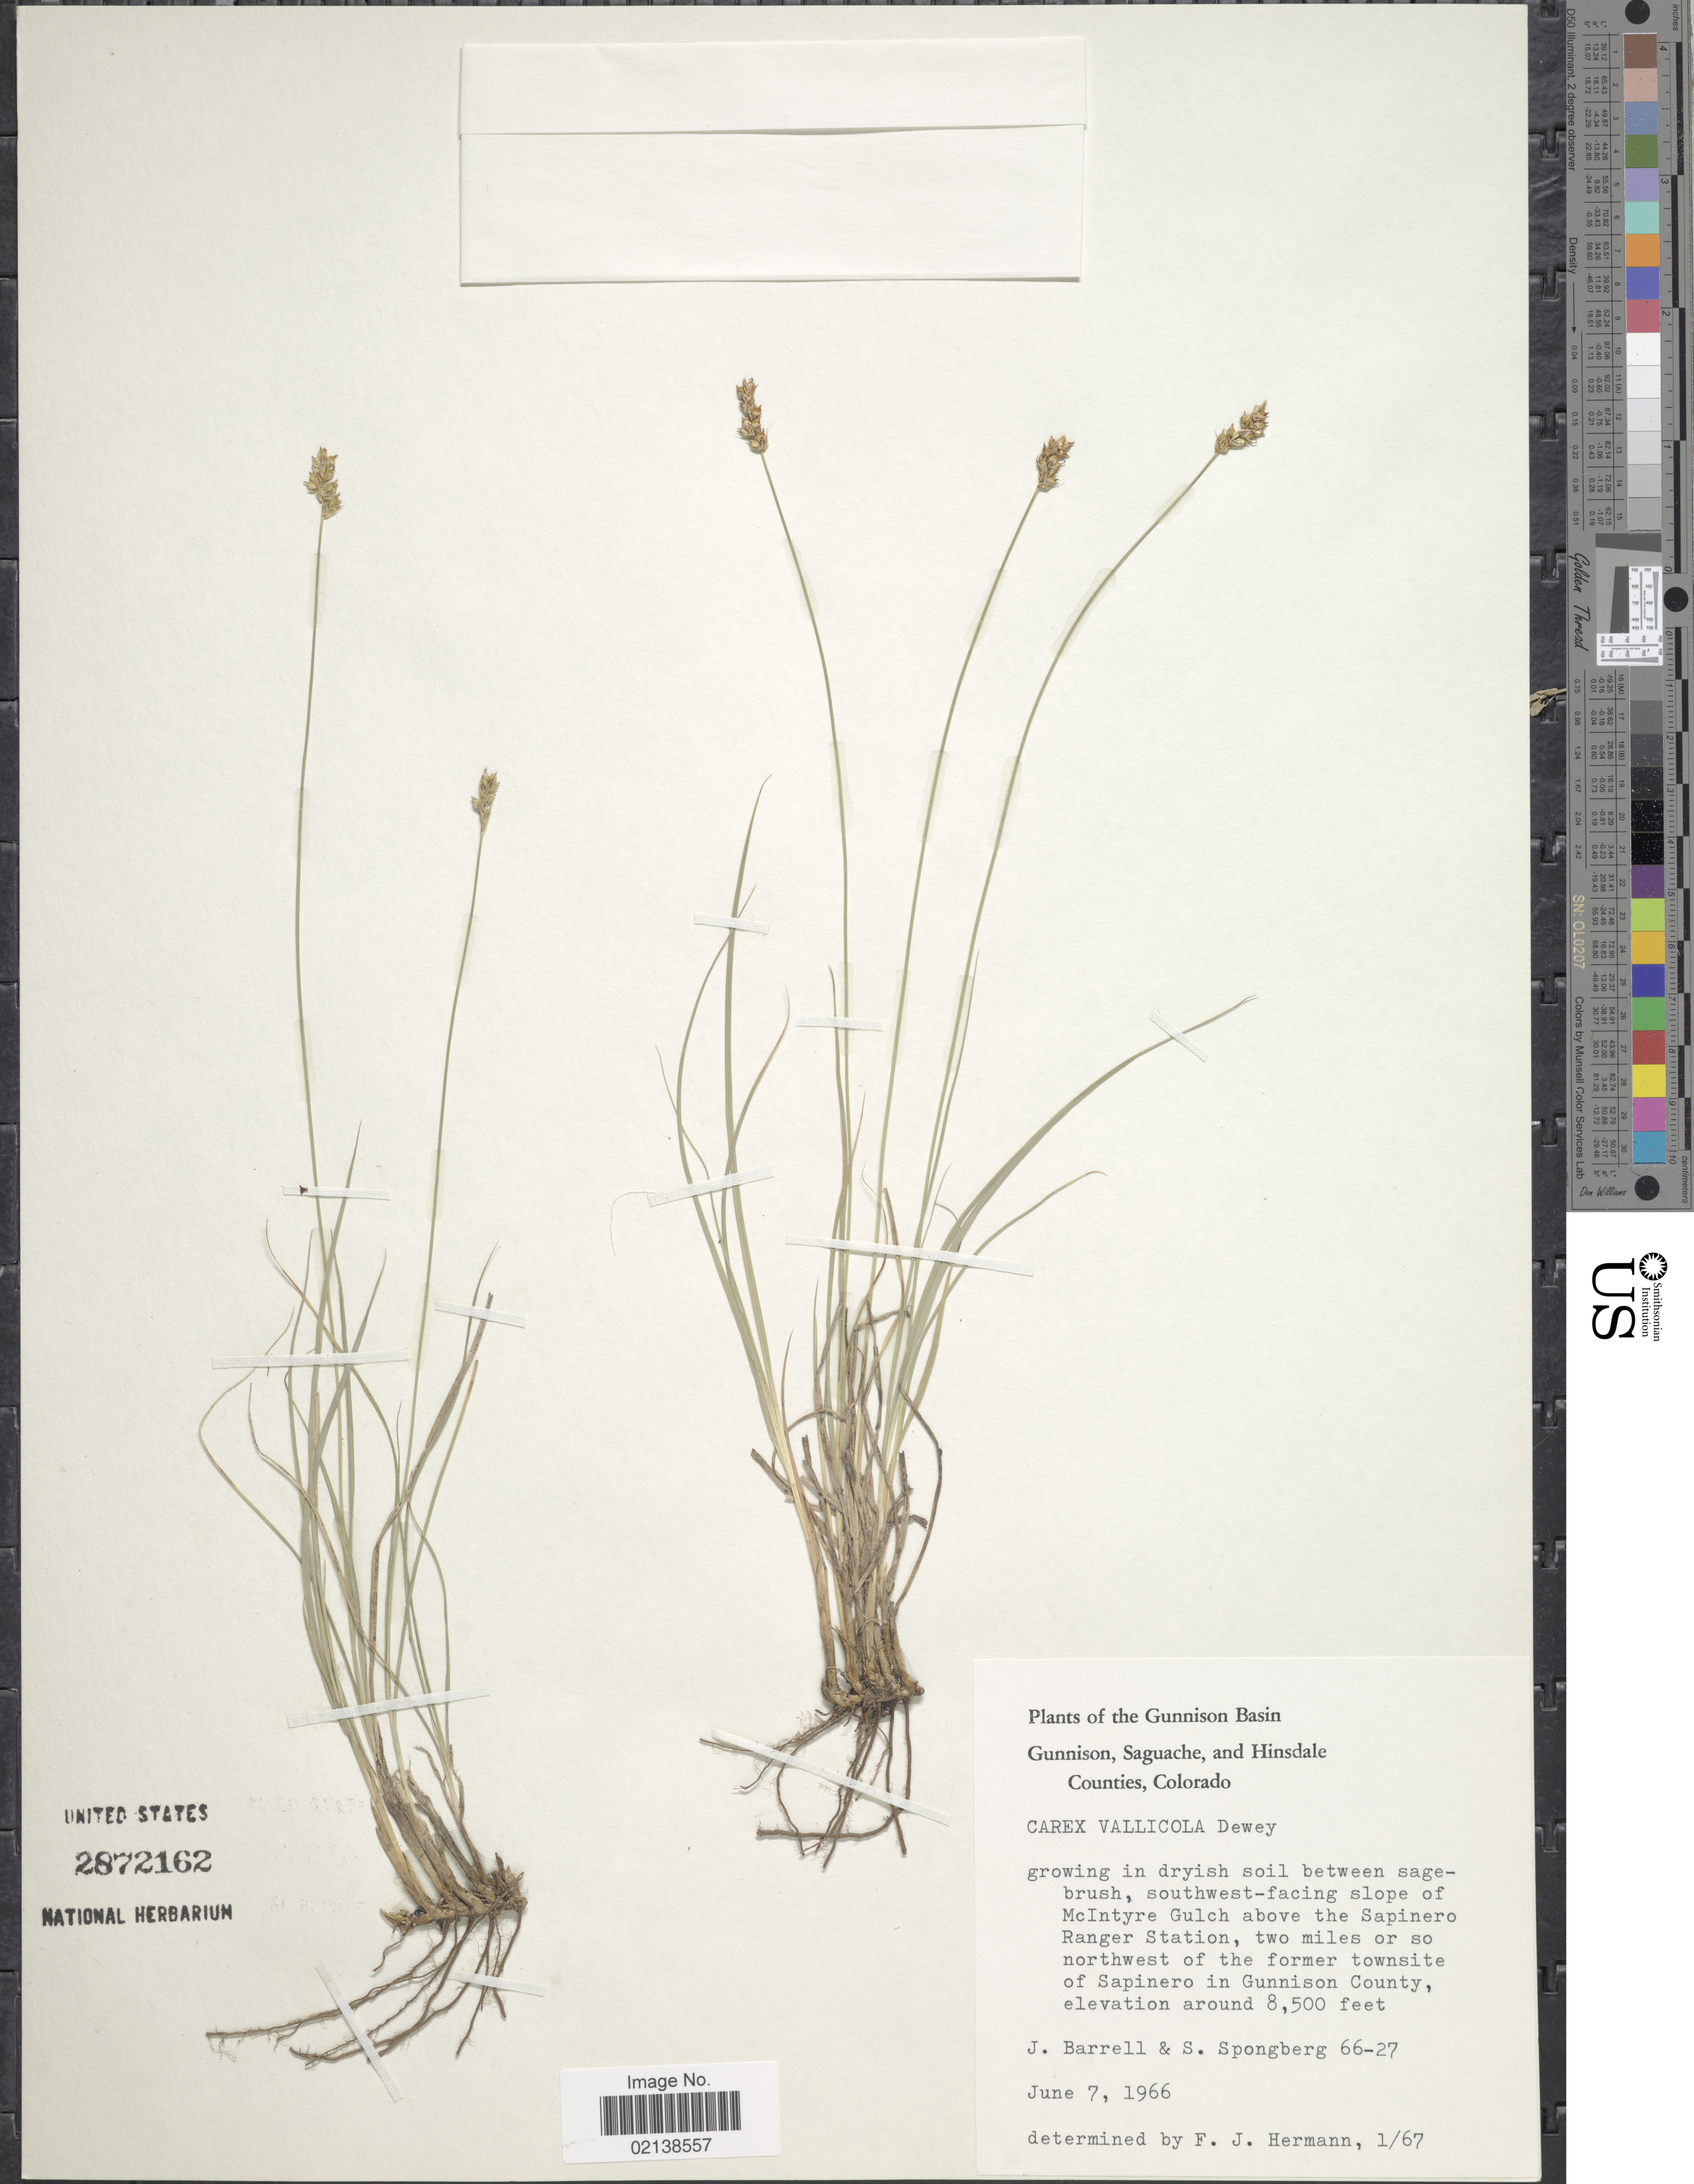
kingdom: Plantae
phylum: Tracheophyta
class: Liliopsida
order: Poales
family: Cyperaceae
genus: Carex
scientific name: Carex vallicola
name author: Dewey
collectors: J. Barrell & S. A.Spongberg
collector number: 66-27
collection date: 1966-06-07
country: United States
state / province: Colorado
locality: The Gunnison Basin, Gunnison, Saguache, and Hinsdale Counties, Colorado, southwest-facing slope of McIntryre Gulch above the Sapinero Ranger Station, two miles or so northwest of the former townsite of Sapinero in Gunnison County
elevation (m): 2591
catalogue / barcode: US 2872162